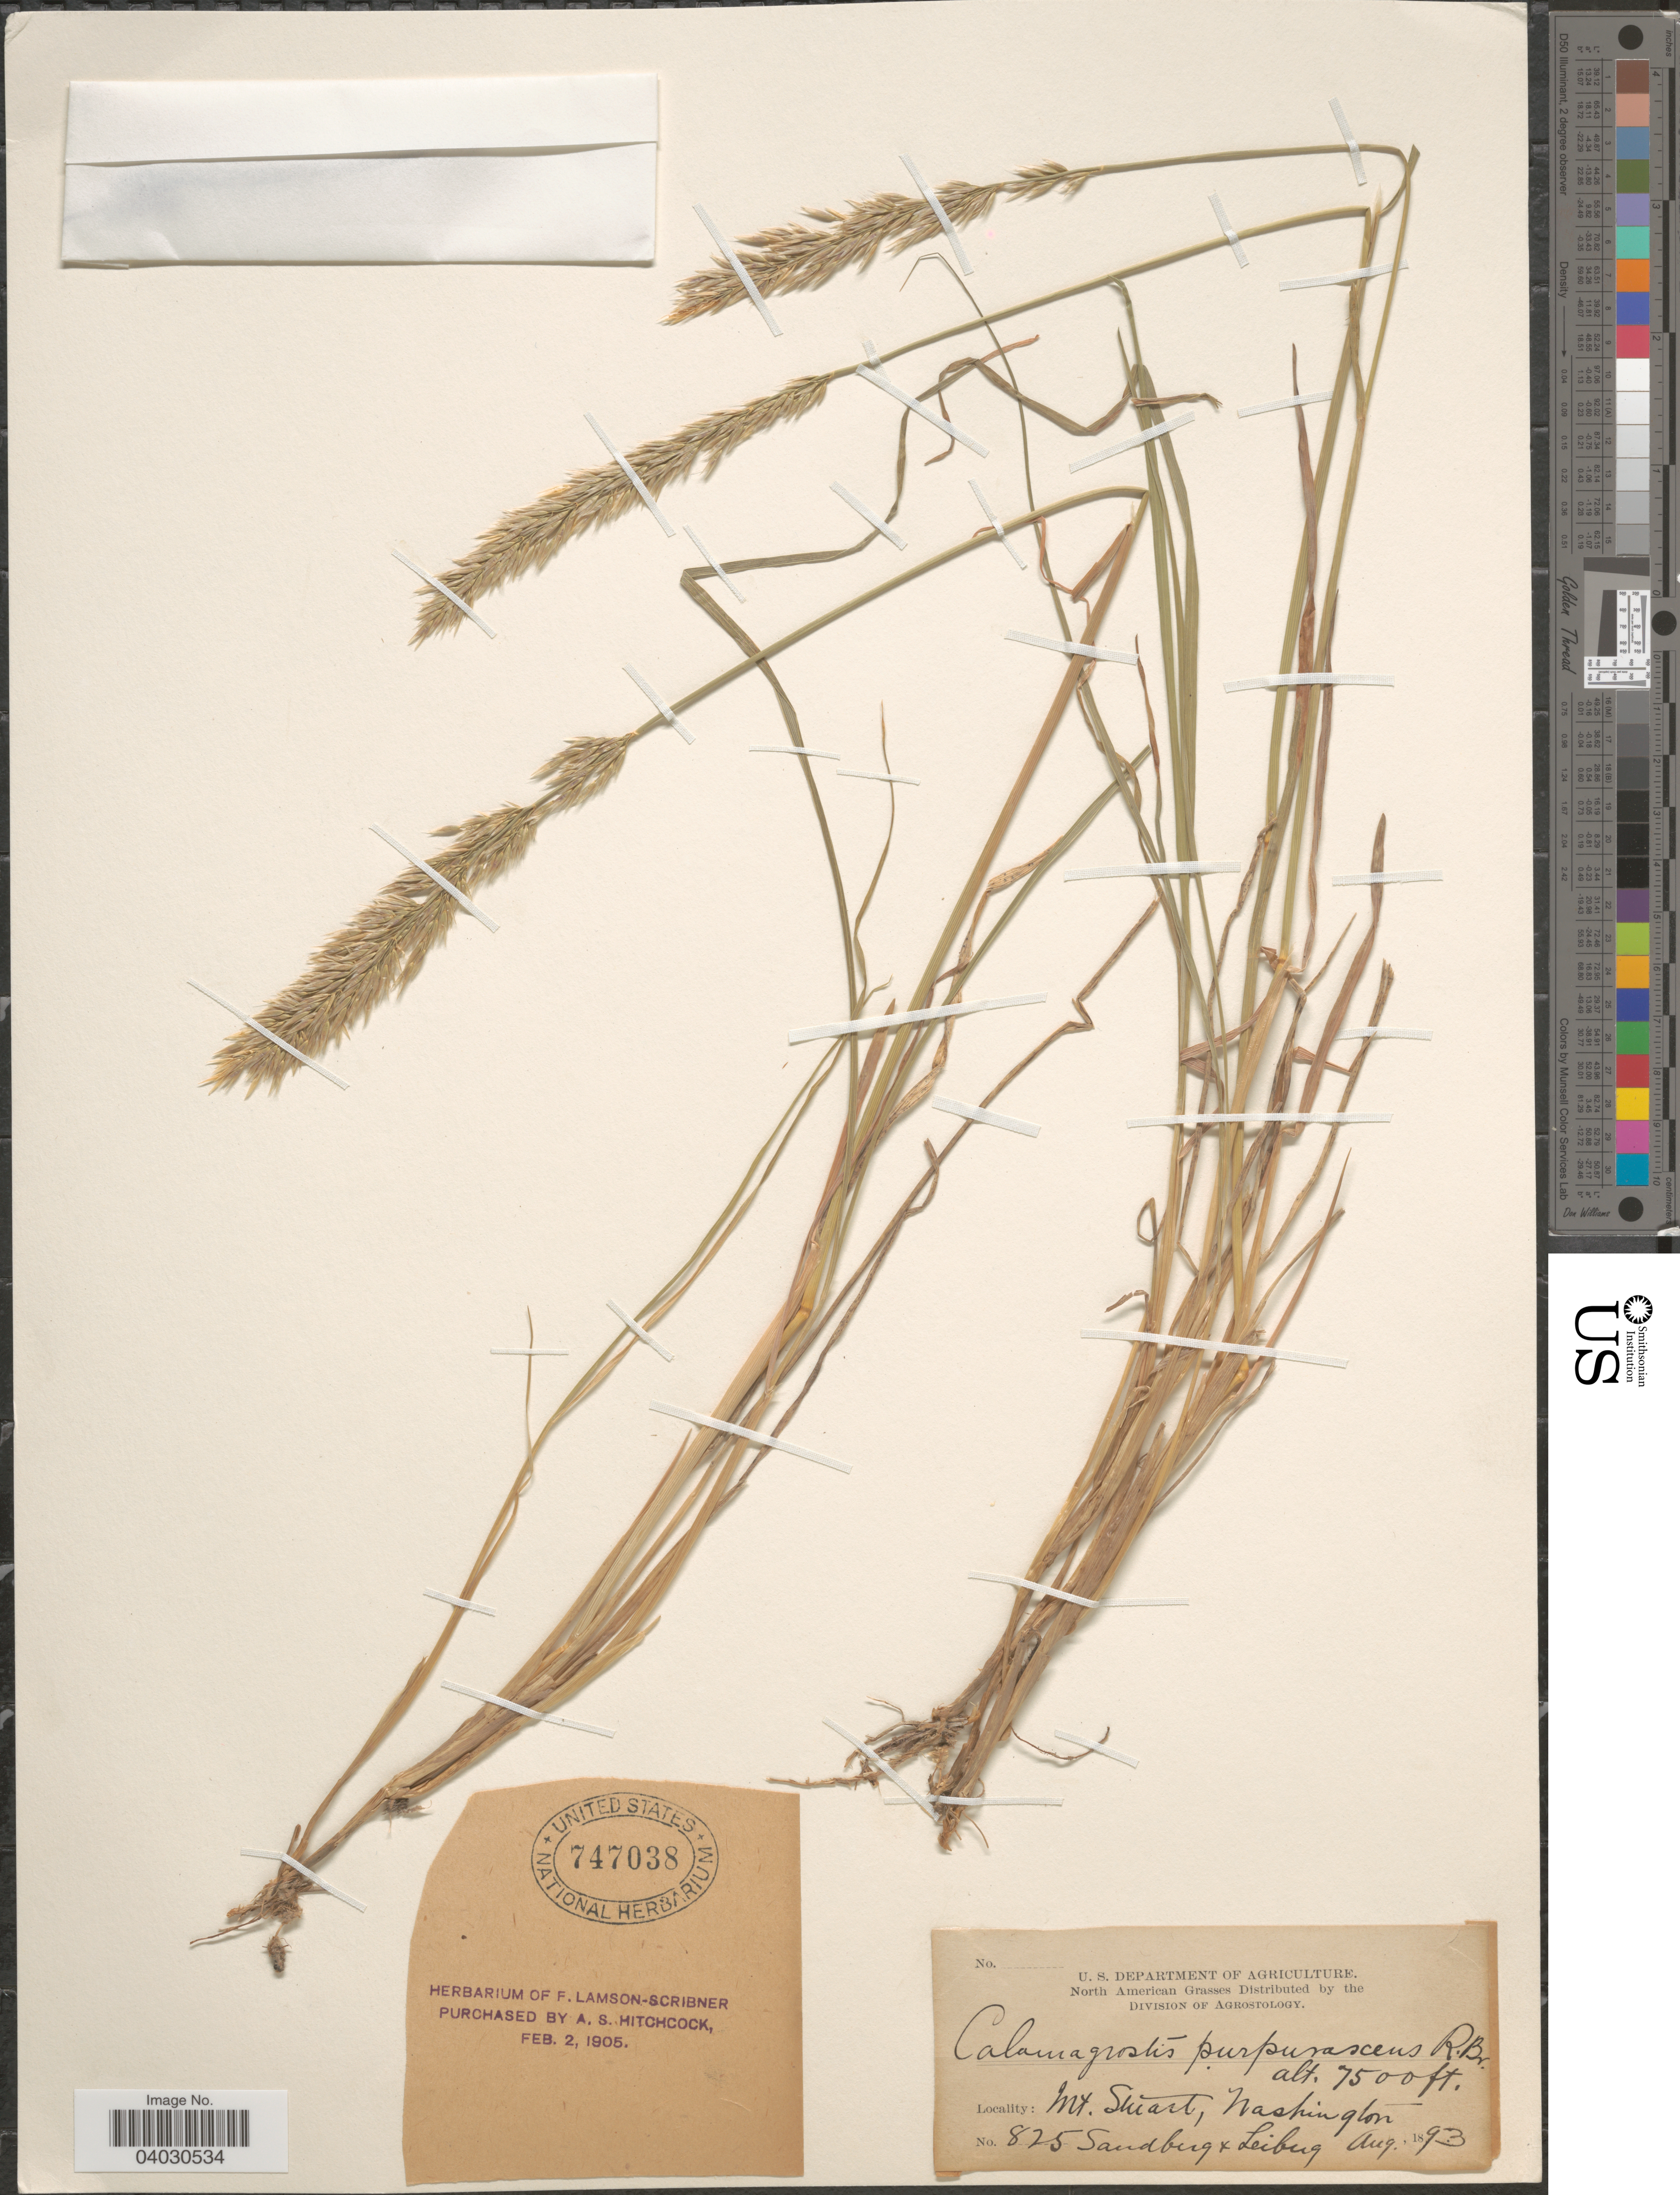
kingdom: Plantae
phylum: Tracheophyta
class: Liliopsida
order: Poales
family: Poaceae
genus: Calamagrostis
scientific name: Calamagrostis purpurascens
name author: R. Br.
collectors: Sandberg & -. Leiberg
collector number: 825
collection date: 1893-08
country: United States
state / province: Washington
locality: Mt. Stuart.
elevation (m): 2286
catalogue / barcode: US 747038